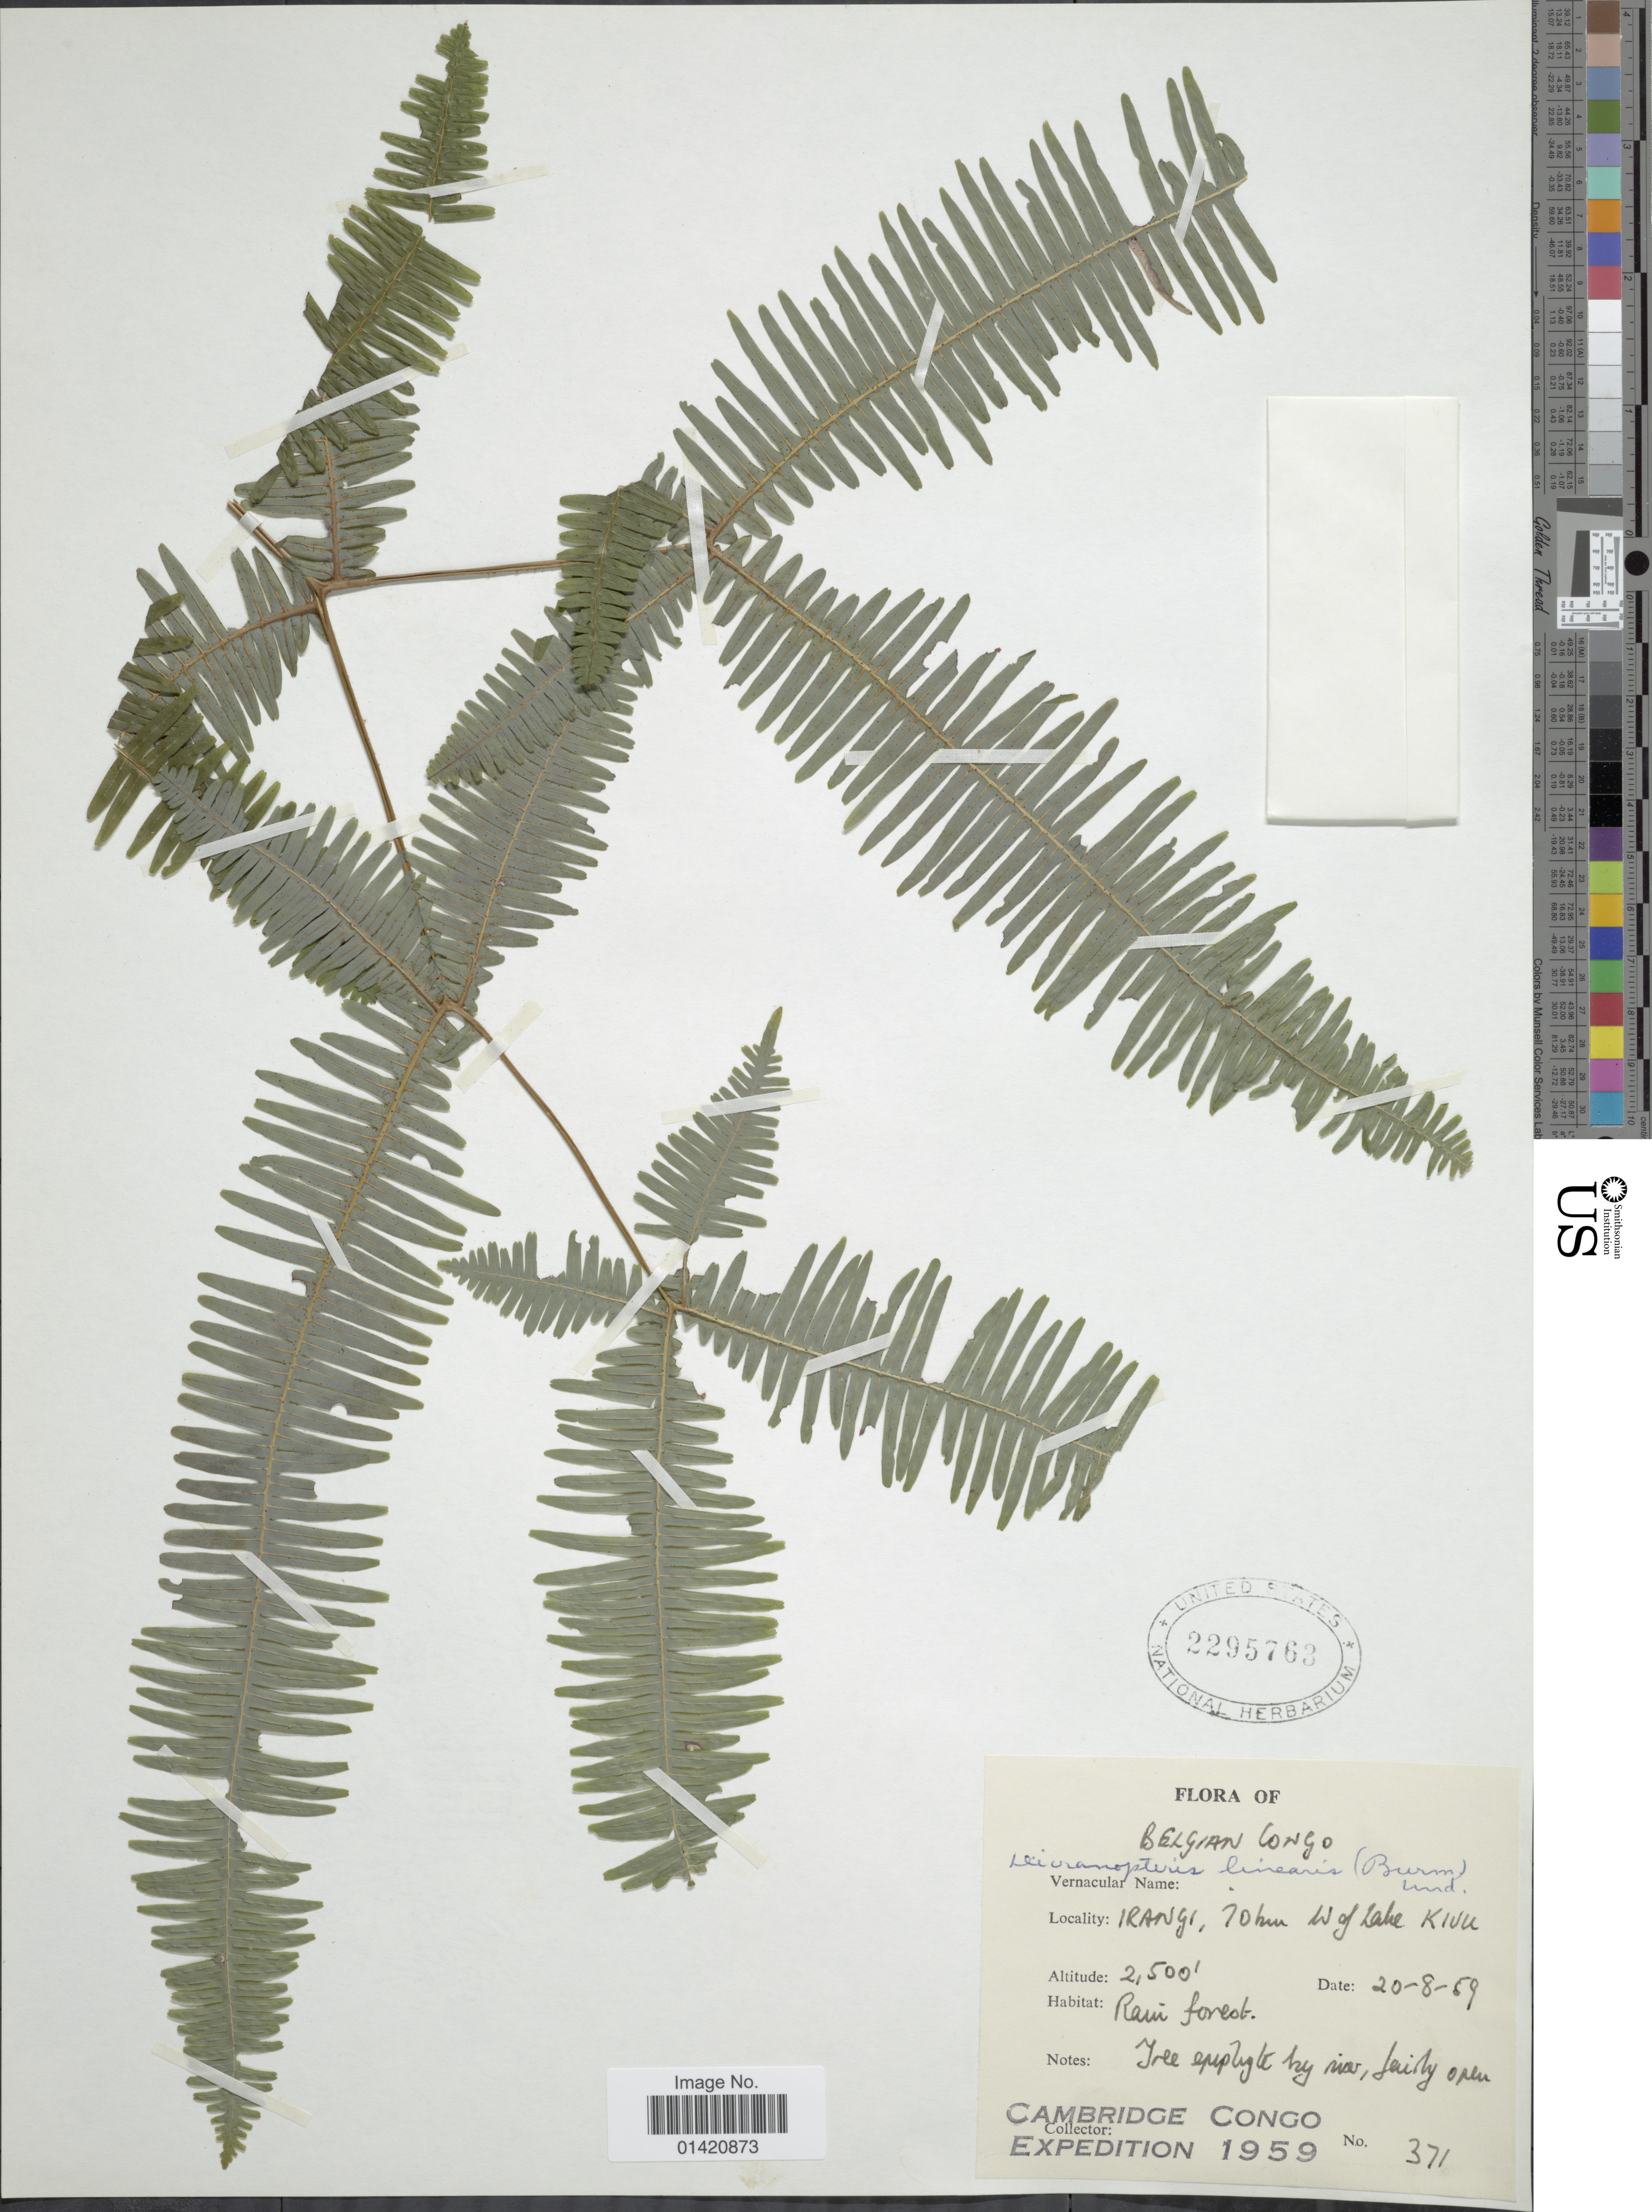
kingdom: Plantae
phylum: Tracheophyta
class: Polypodiopsida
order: Gleicheniales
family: Gleicheniaceae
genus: Dicranopteris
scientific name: Dicranopteris linearis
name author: (Burm. f.) Underw.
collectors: Cambridge Congo Expedition 1959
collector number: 371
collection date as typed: Transcribed d/m/y: 20/8/59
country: Congo, Democratic Republic of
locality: Belgian Congo, Irangi, 70km W of Lake Kivu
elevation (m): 762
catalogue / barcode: US 2295763